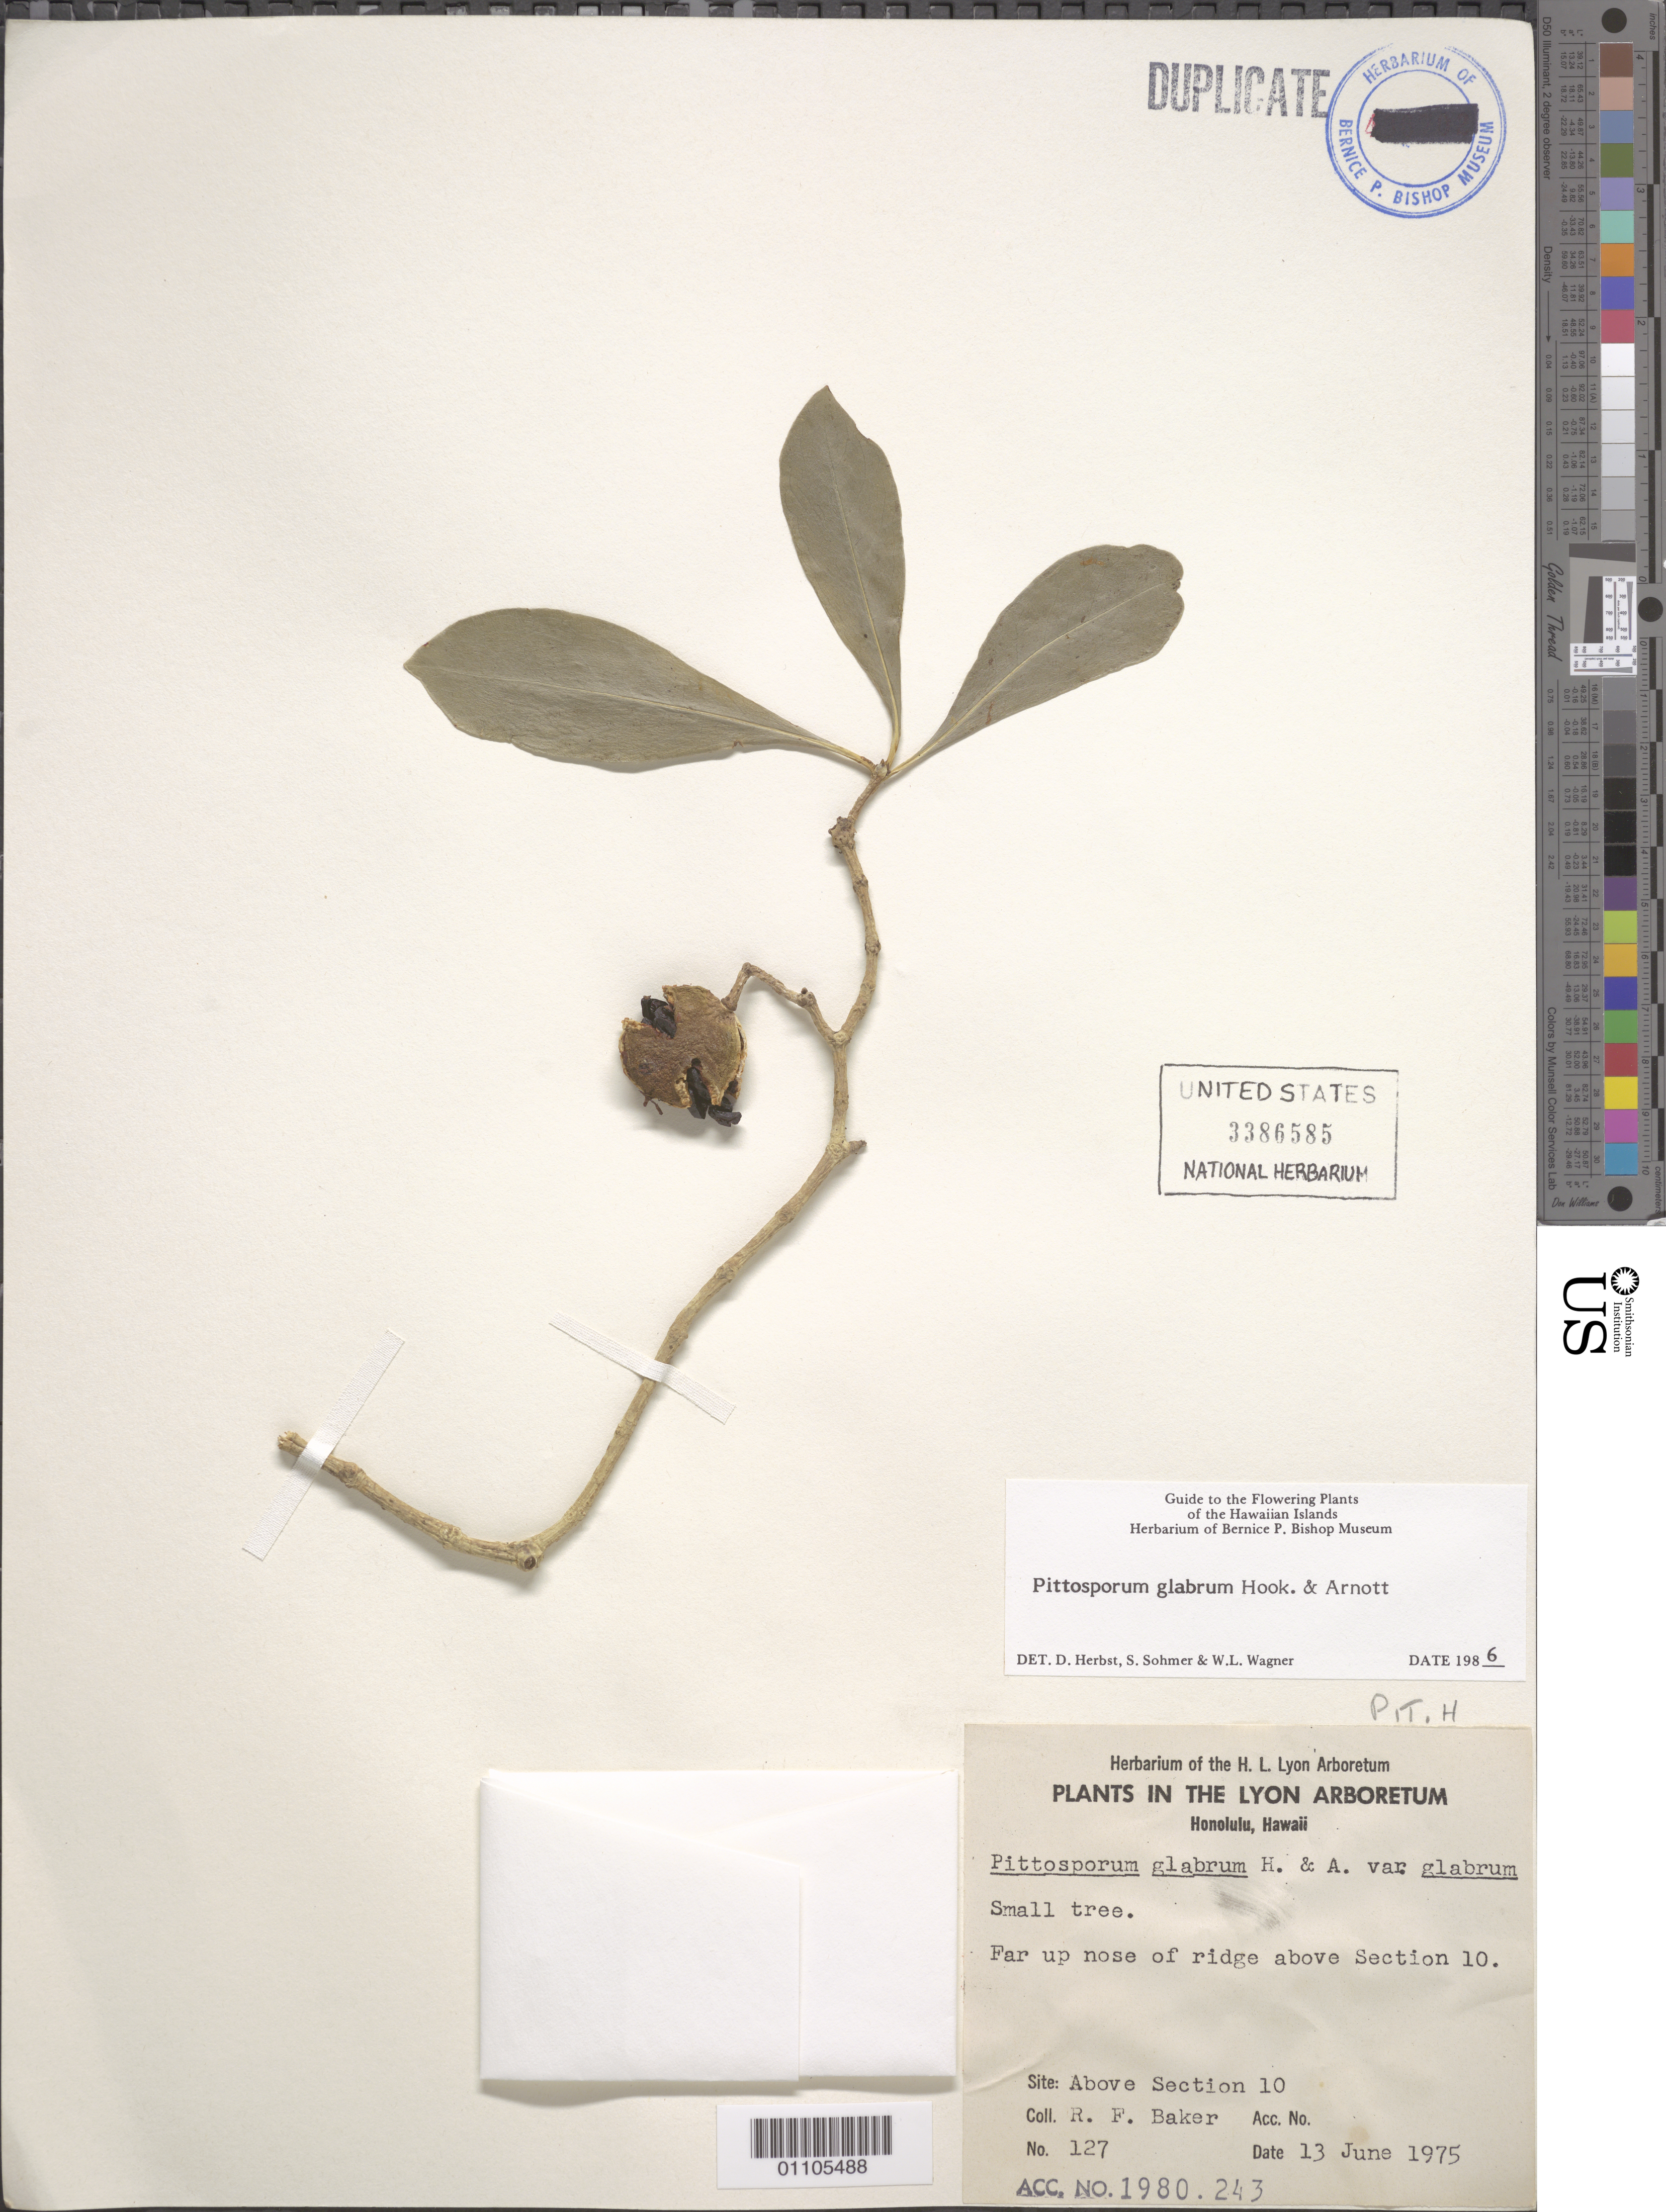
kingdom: Plantae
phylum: Tracheophyta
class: Magnoliopsida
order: Apiales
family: Pittosporaceae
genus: Pittosporum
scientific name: Pittosporum glabrum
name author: Hook. & Arn.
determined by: Herbst, D. R.; Sohmer, S. H.; Wagner, W. L.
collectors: R. F. Baker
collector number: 127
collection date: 1975-06-13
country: United States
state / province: Hawaii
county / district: Honolulu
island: Oahu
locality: Far up nose of ridge above Section 10, Honolulu.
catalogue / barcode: US 3386585